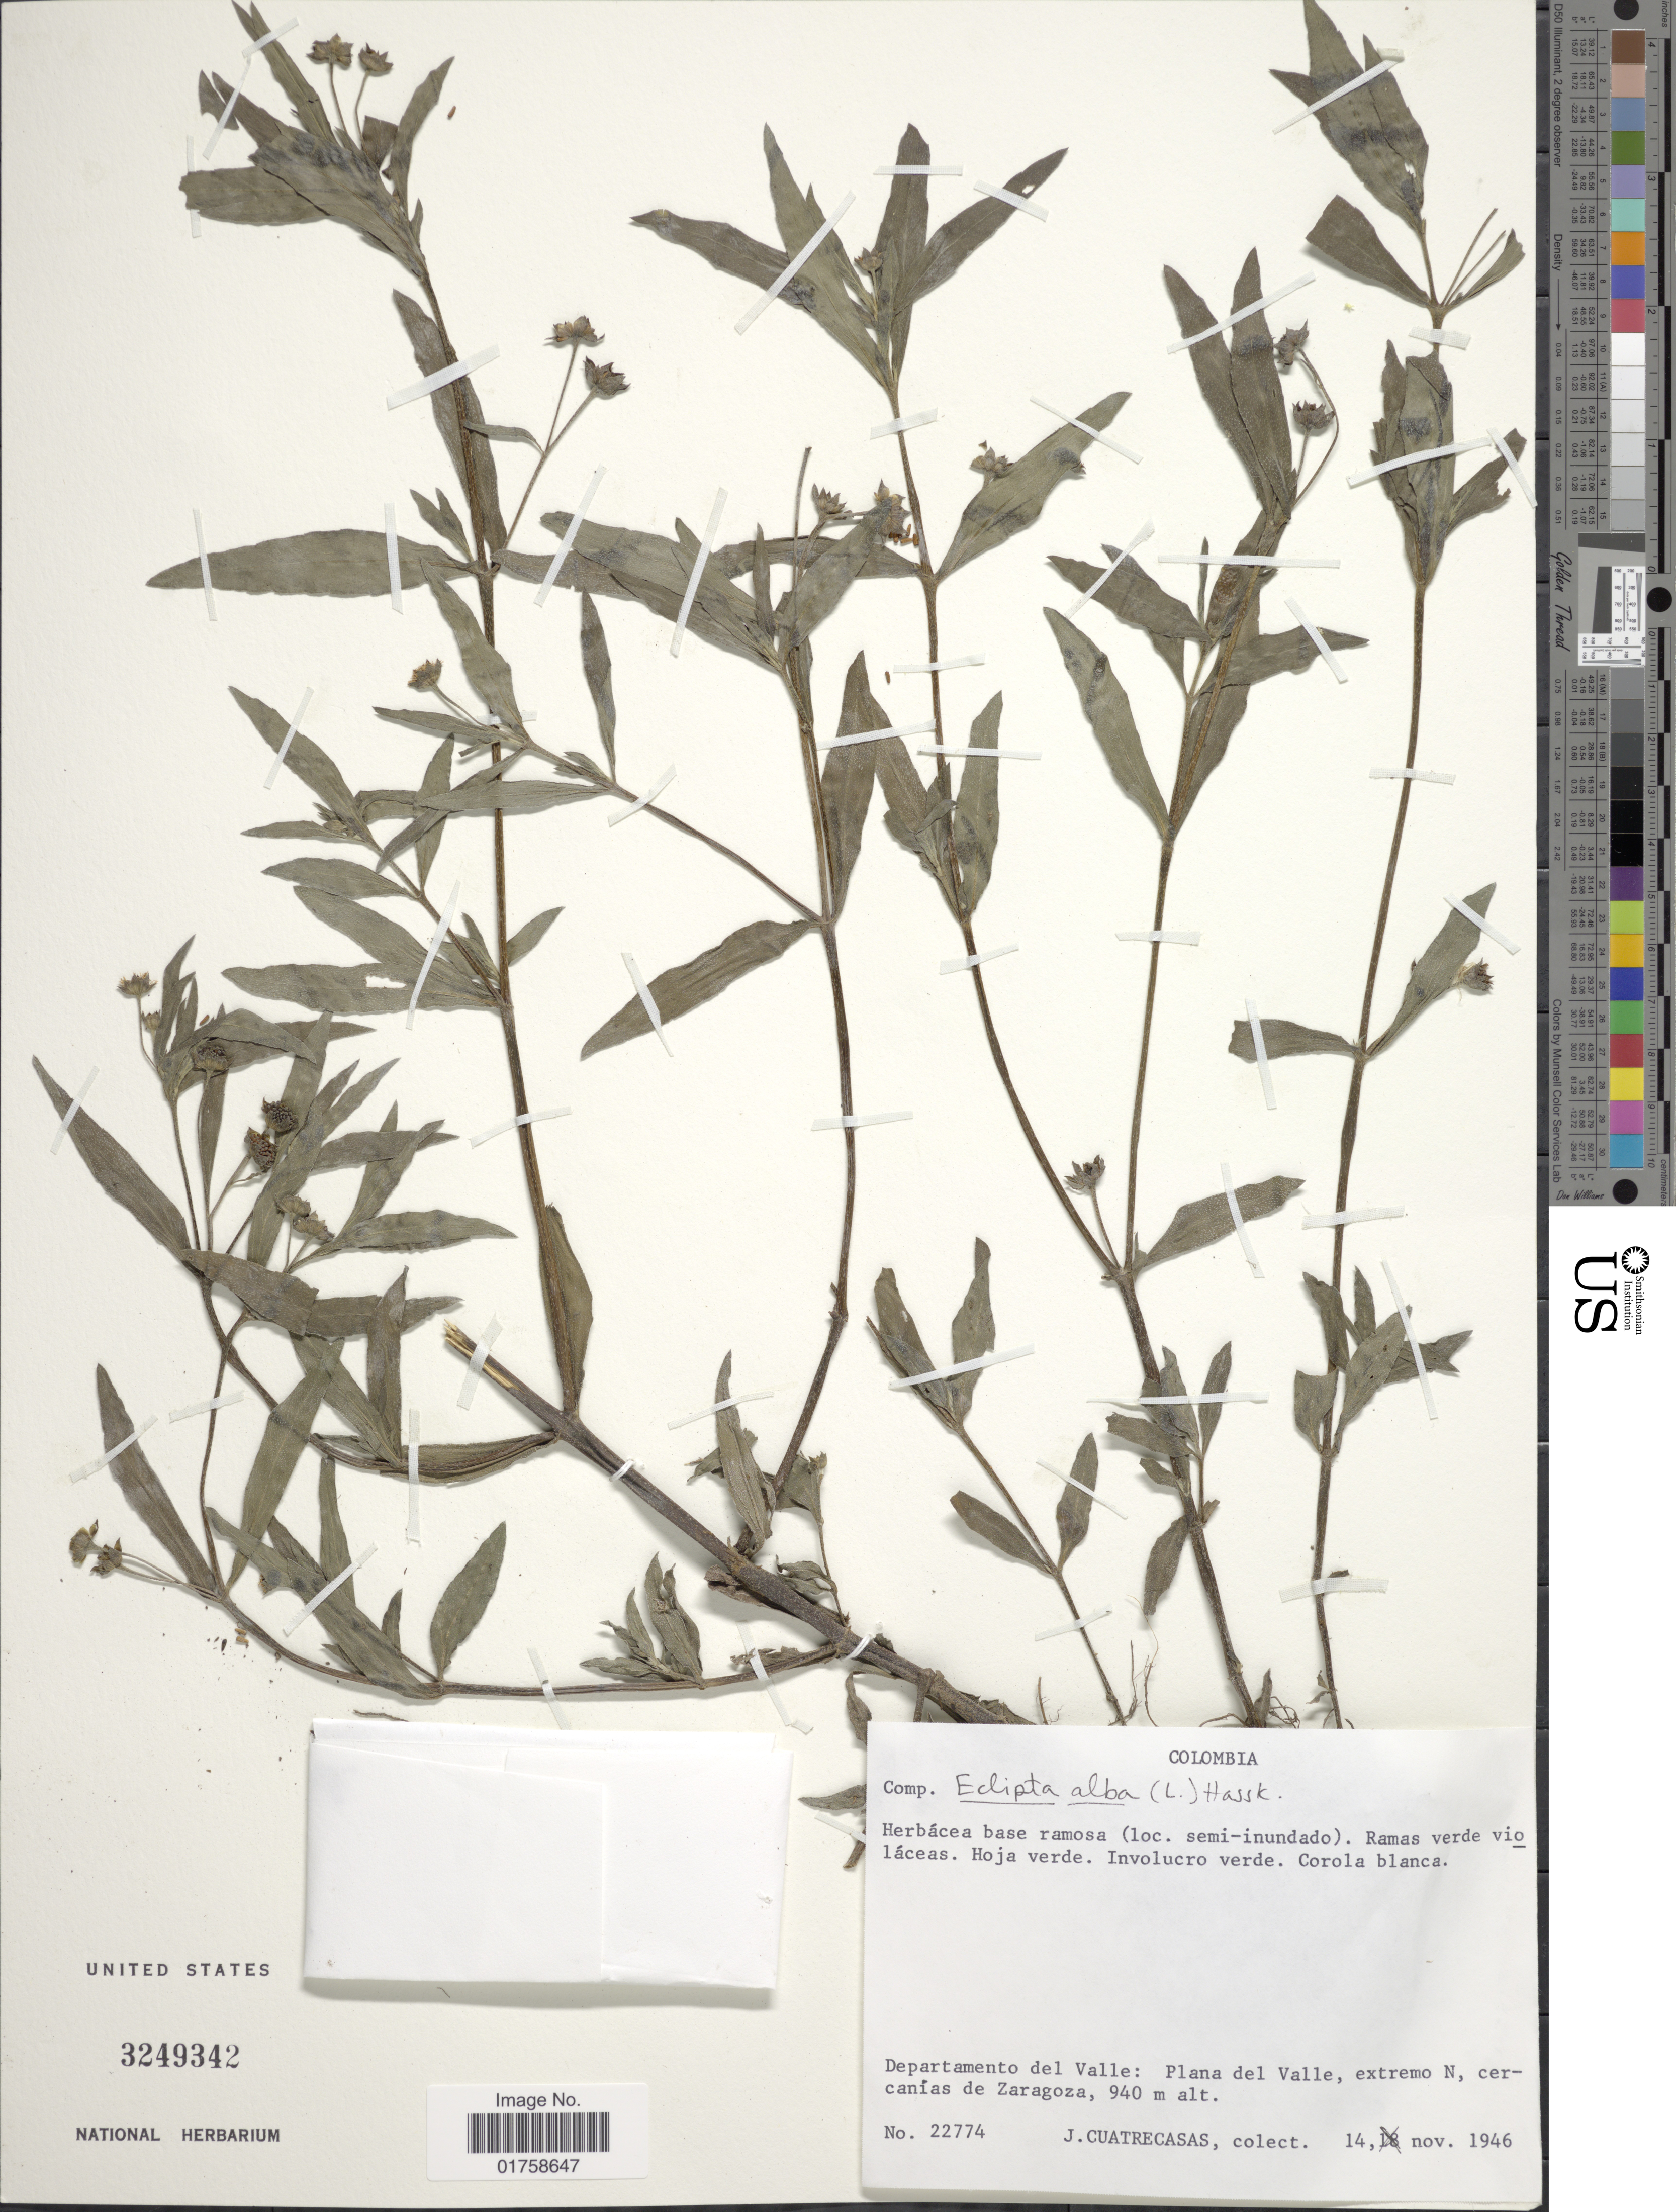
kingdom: Plantae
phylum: Tracheophyta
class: Magnoliopsida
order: Asterales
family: Asteraceae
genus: Eclipta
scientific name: Eclipta alba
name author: (L.) Hassk.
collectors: J. Cuatrecasas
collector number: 22774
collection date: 1946-11-14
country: Colombia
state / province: Valle del Cauca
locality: Departamento del Valle: Plana del Valle, extremo N, cercanias de Zaragoza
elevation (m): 940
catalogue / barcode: US 3249342